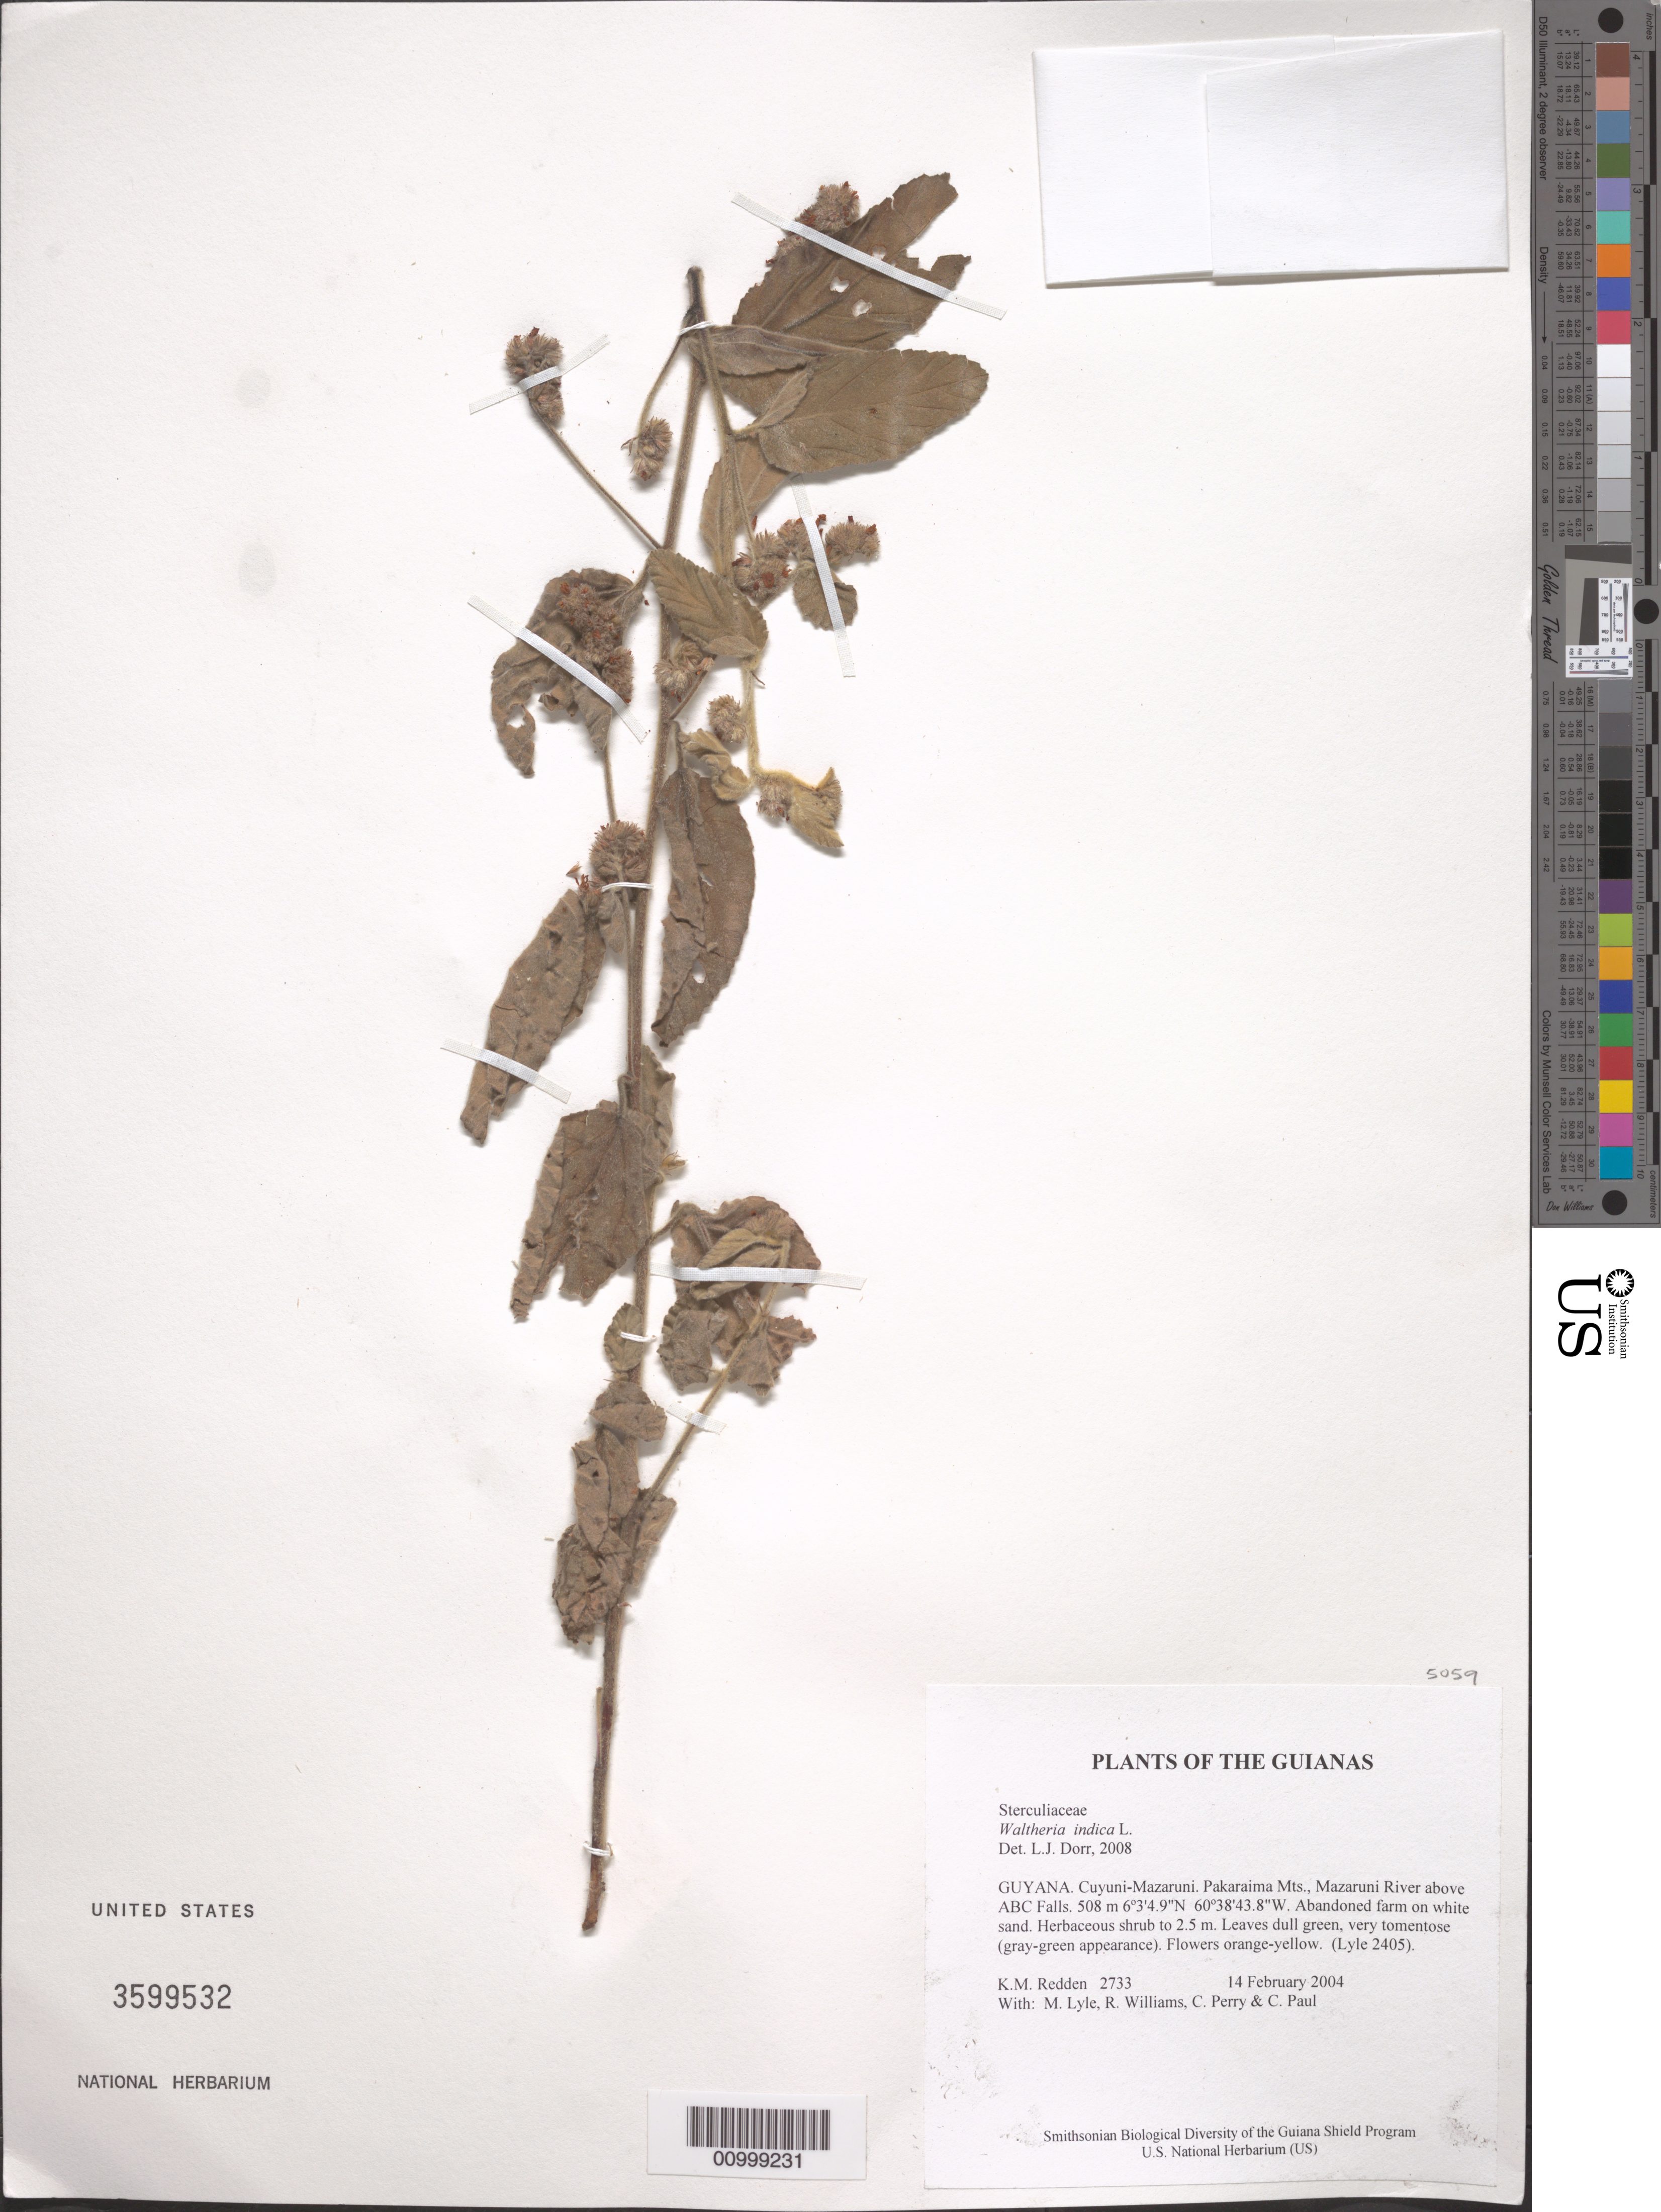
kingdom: Plantae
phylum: Tracheophyta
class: Magnoliopsida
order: Malvales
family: Malvaceae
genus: Waltheria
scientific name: Waltheria indica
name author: L.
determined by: Dorr, L. J., (BOT), Smithsonian Institution - National Museum of Natural History (UNITED STATES)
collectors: K. M. Redden, M. Lyle, R. Williams, C. Perry & C. Paul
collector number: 2733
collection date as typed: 14 February 2004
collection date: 2004-02-14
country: Guyana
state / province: Cuyuni-Mazaruni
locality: Pakaraima Mts., Mazaruni River above ABC Falls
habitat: Abandoned farm on white sand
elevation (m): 508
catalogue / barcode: US 3599532